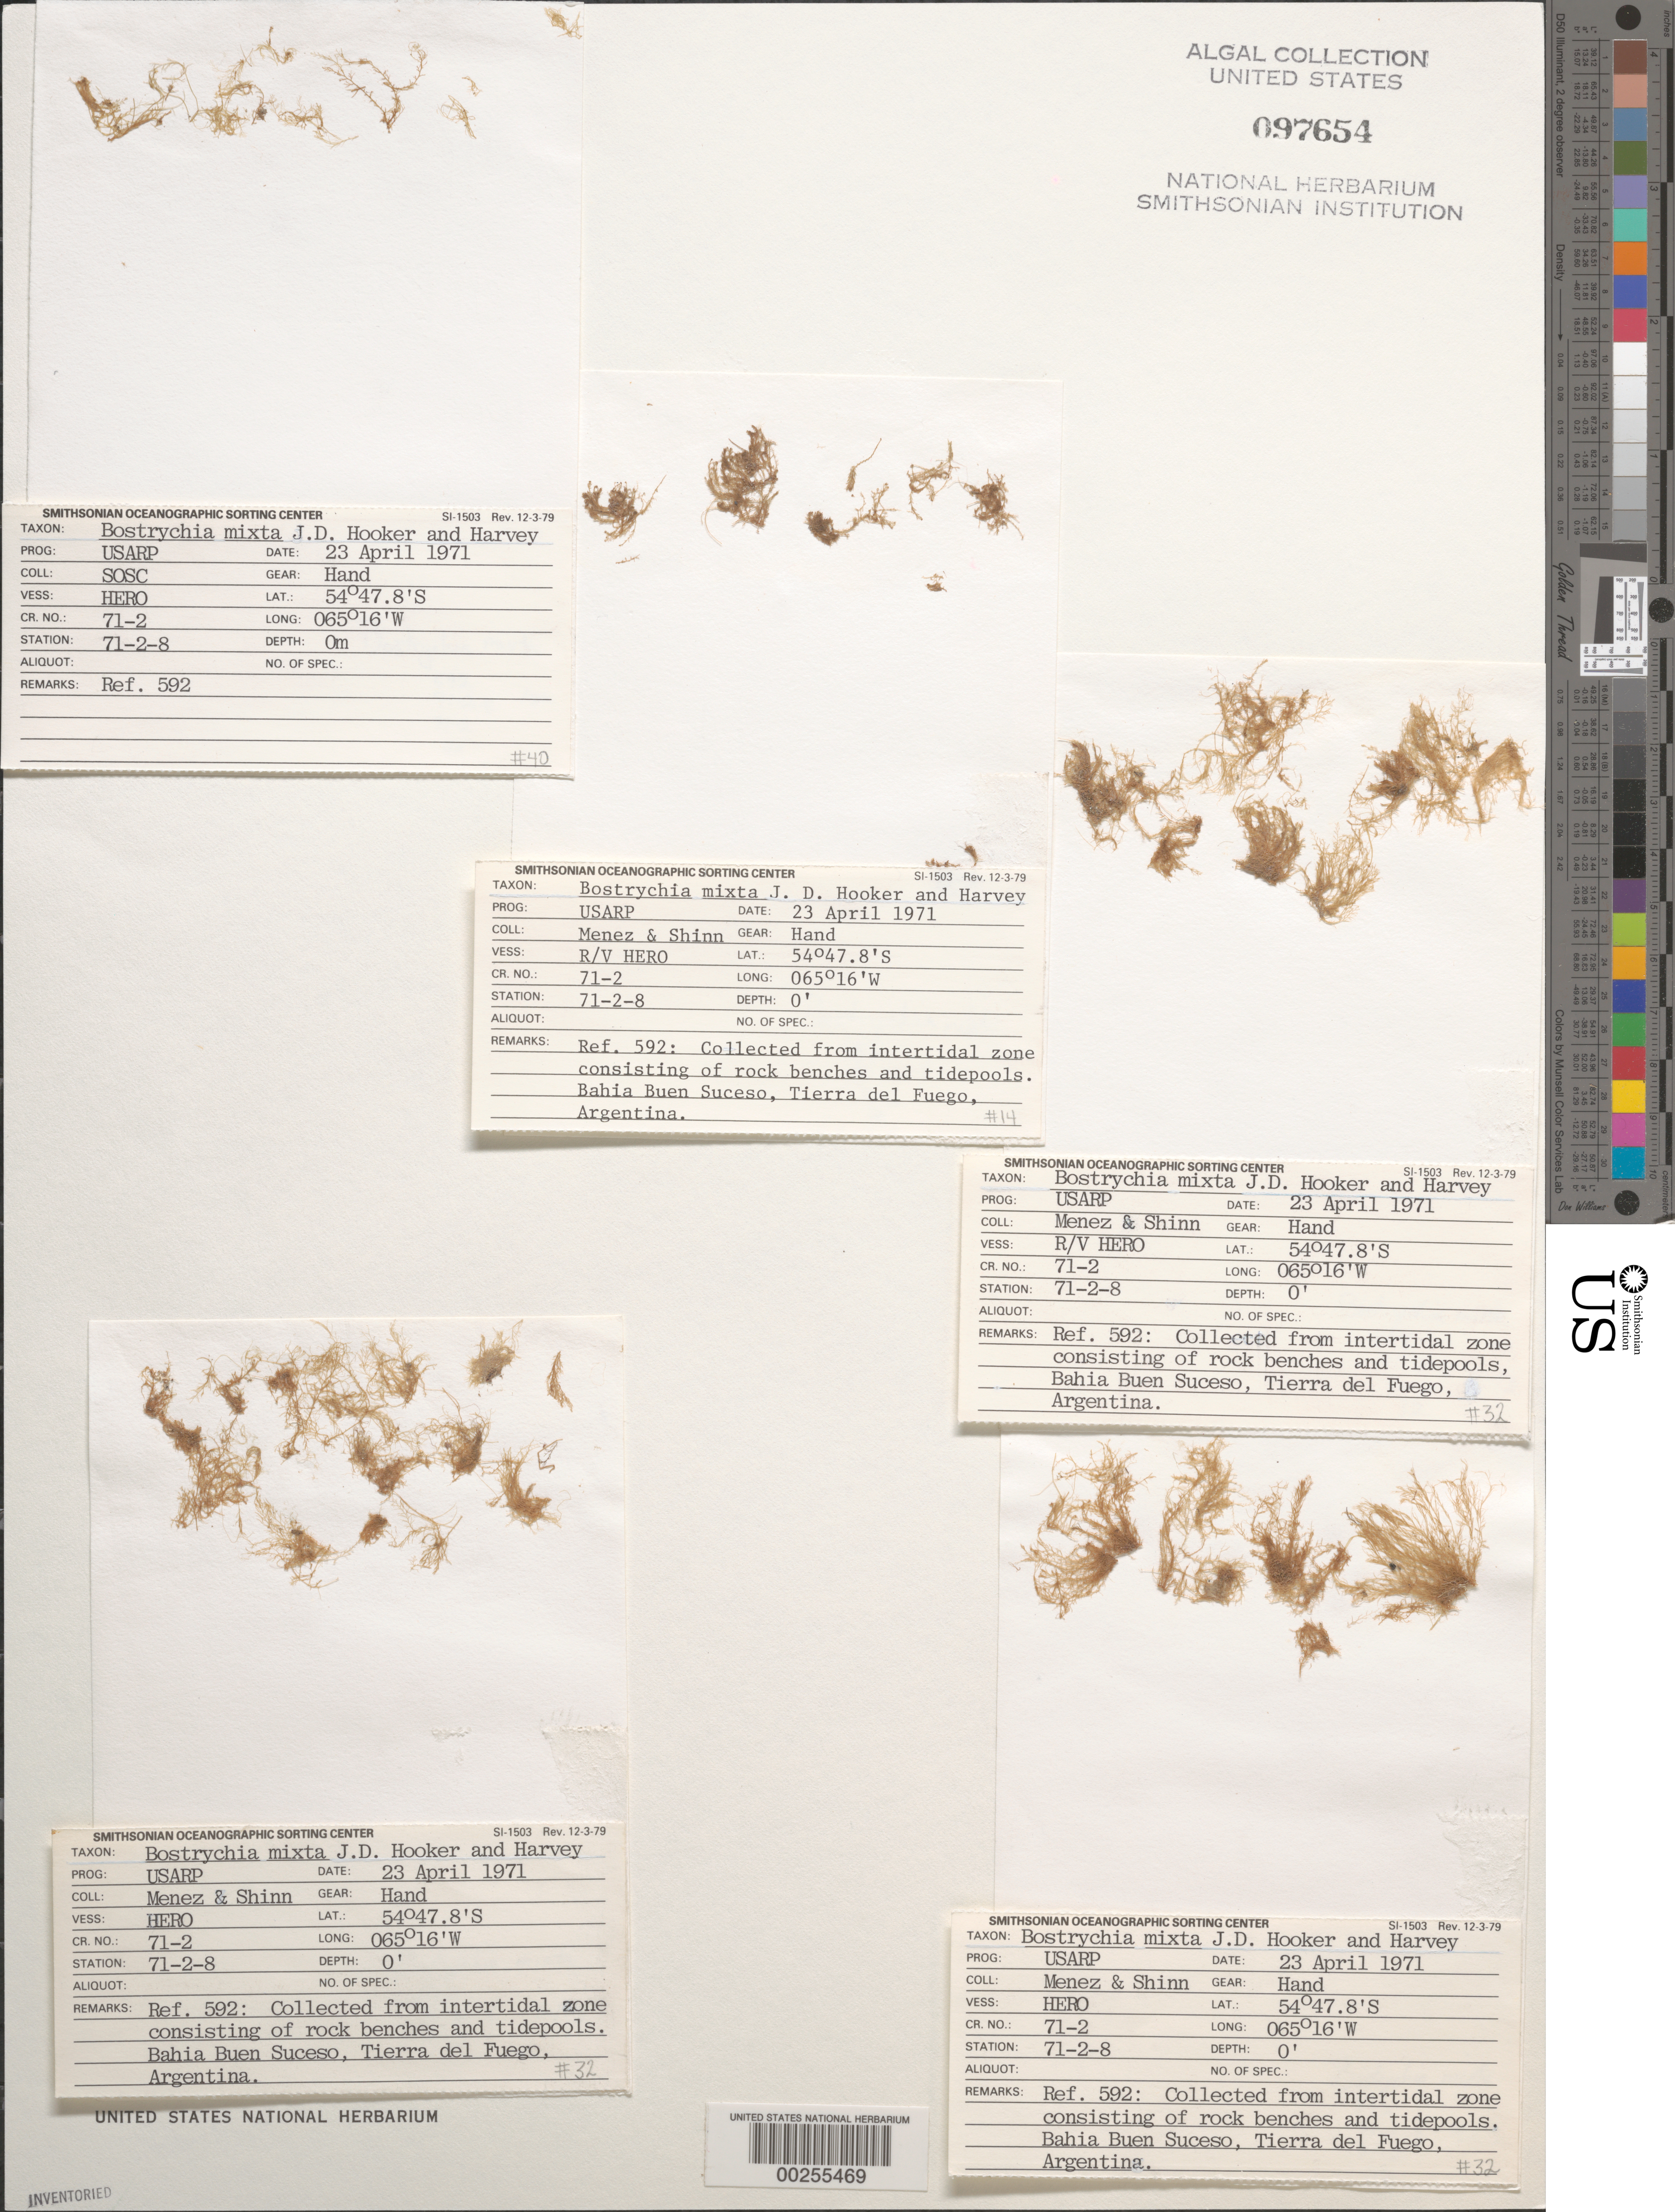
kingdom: Plantae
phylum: Rhodophyta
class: Florideophyceae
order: Ceramiales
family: Rhodomelaceae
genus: Bostrychia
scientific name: Bostrychia intricata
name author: (Bory) Mont.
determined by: Algae name updating Project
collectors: Meñez & -. Shinn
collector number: Station 71-2-8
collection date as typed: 23 Apr 1971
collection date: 1971-04-23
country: Argentina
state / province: Tierra del Fuego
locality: Bahia Buen Suceso, Tierra del Fuego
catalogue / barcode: US 97654